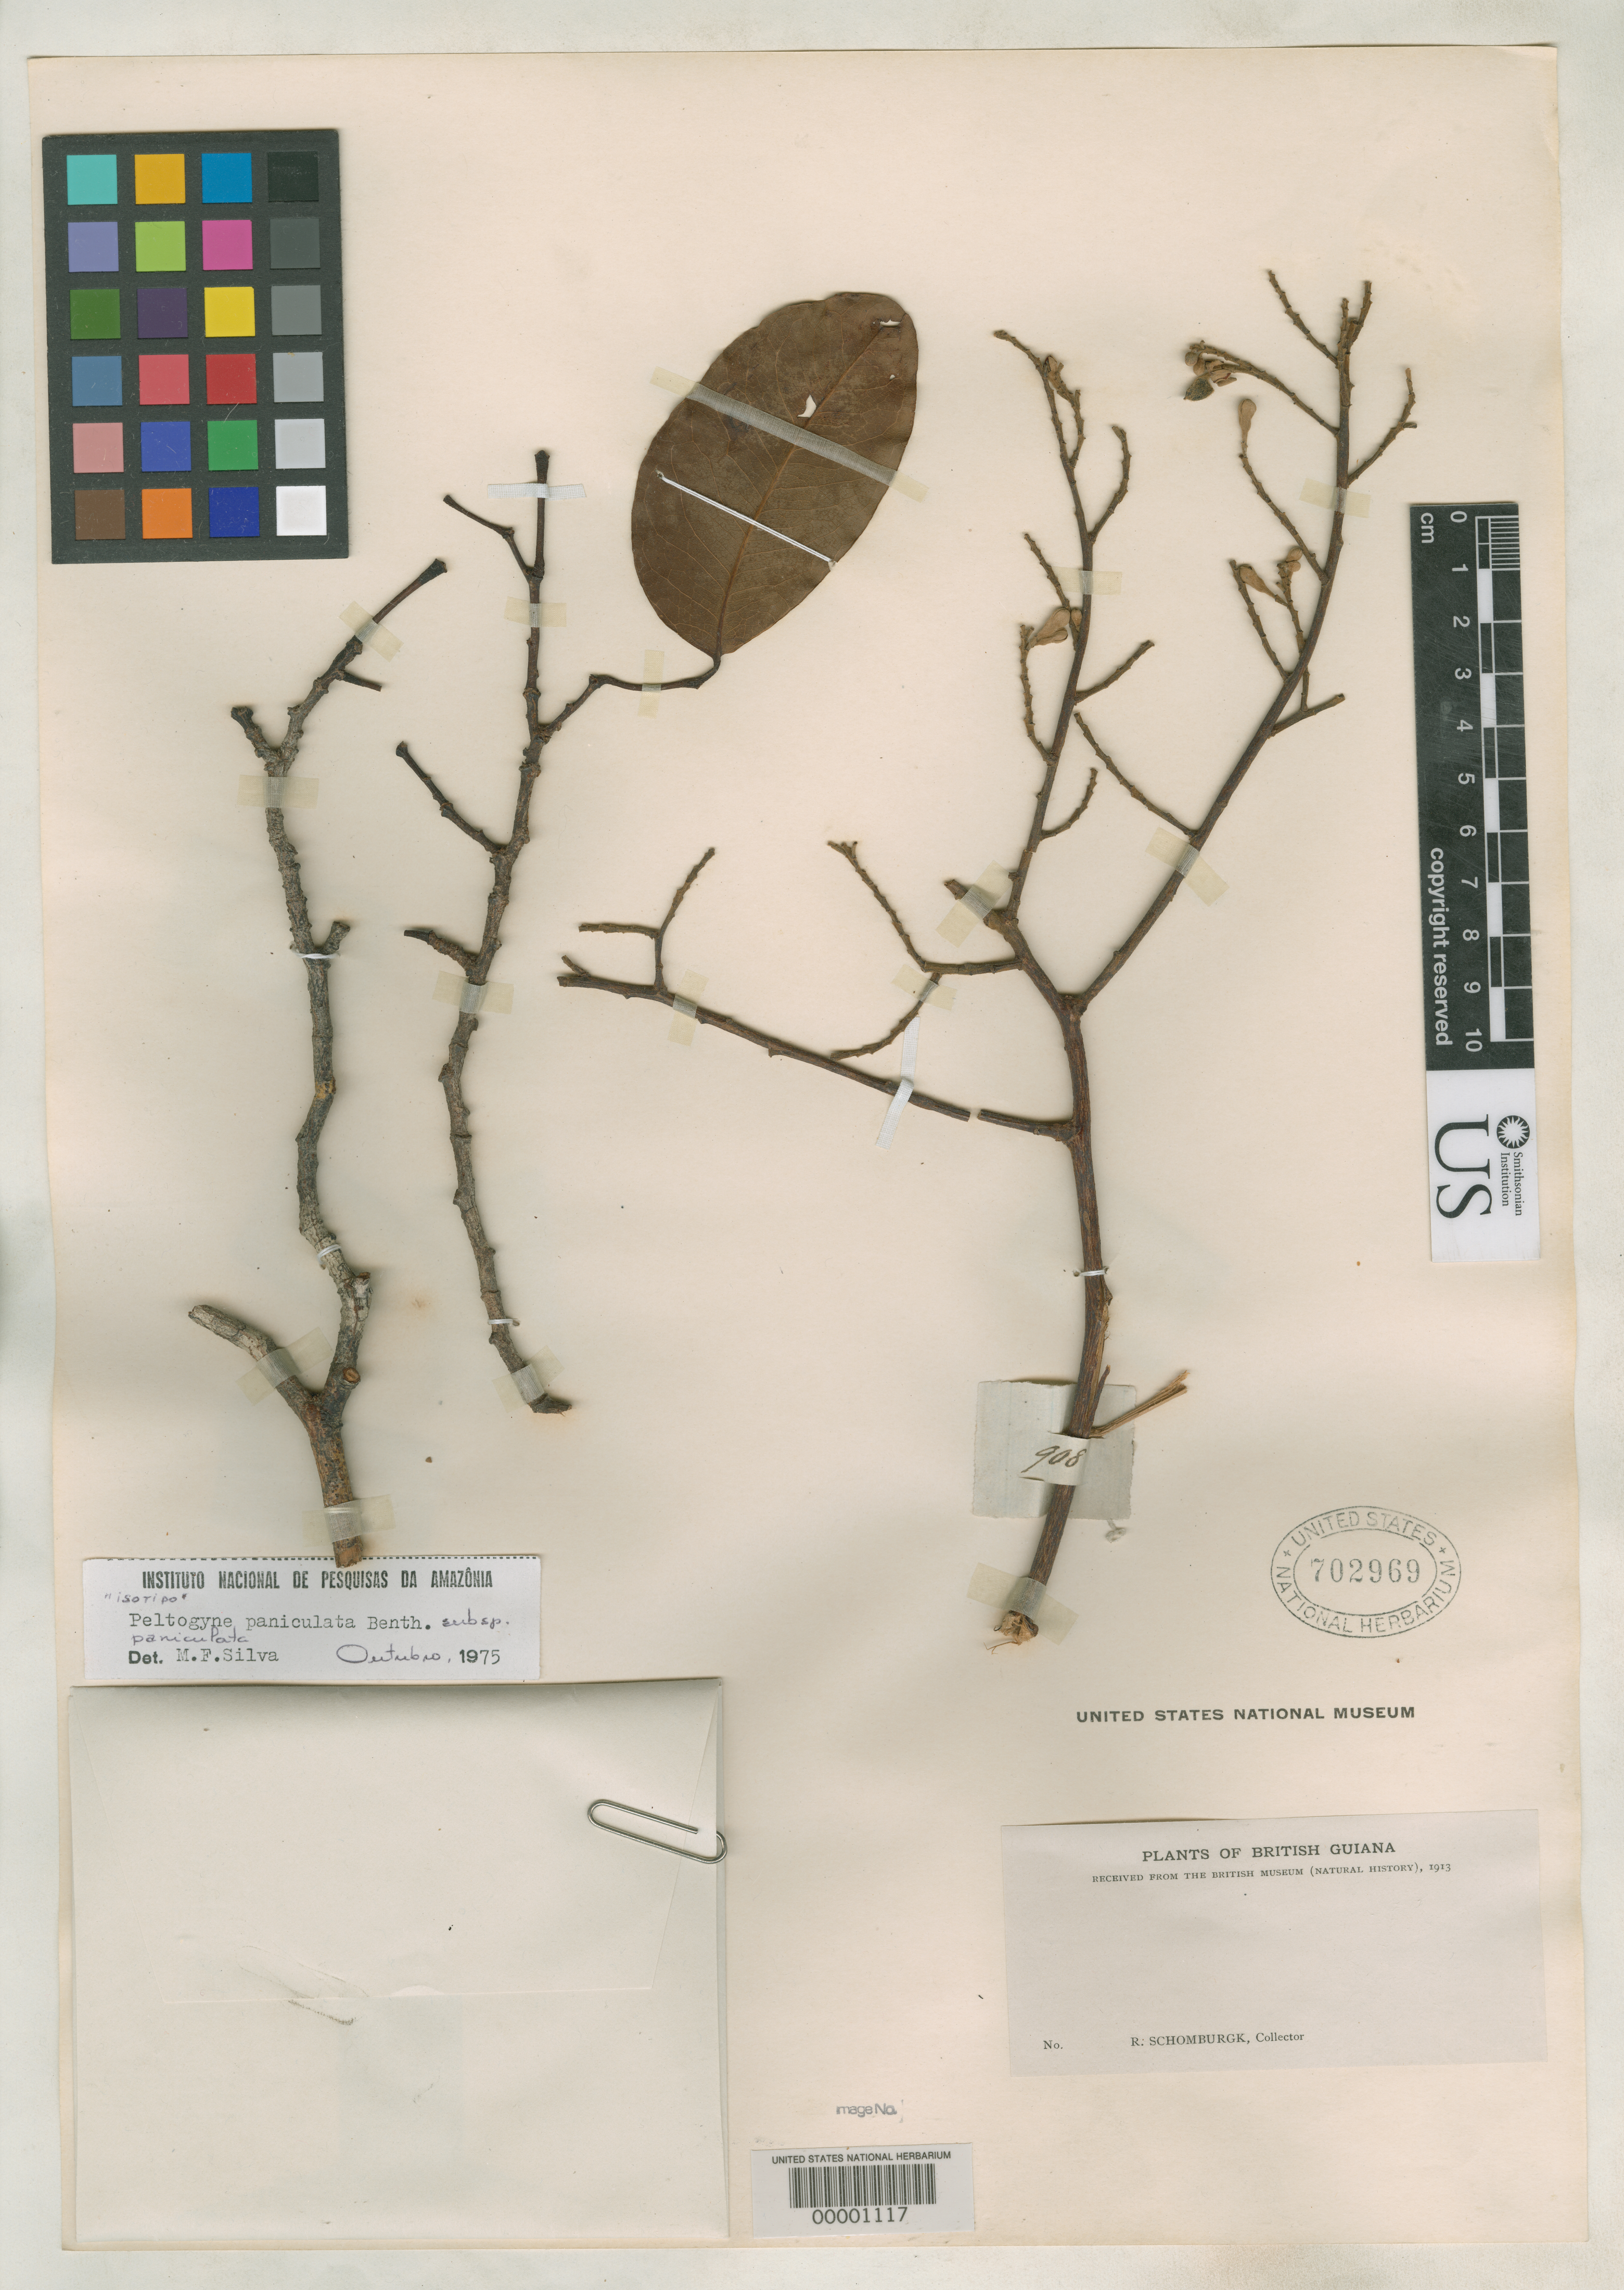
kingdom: Plantae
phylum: Tracheophyta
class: Magnoliopsida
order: Fabales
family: Fabaceae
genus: Peltogyne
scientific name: Peltogyne paniculata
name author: Benth.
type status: Isotype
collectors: R. H. Schomburgk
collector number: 908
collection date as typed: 1840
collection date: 1840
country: Guyana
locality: Near Rio Negro.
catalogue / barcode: US 702969